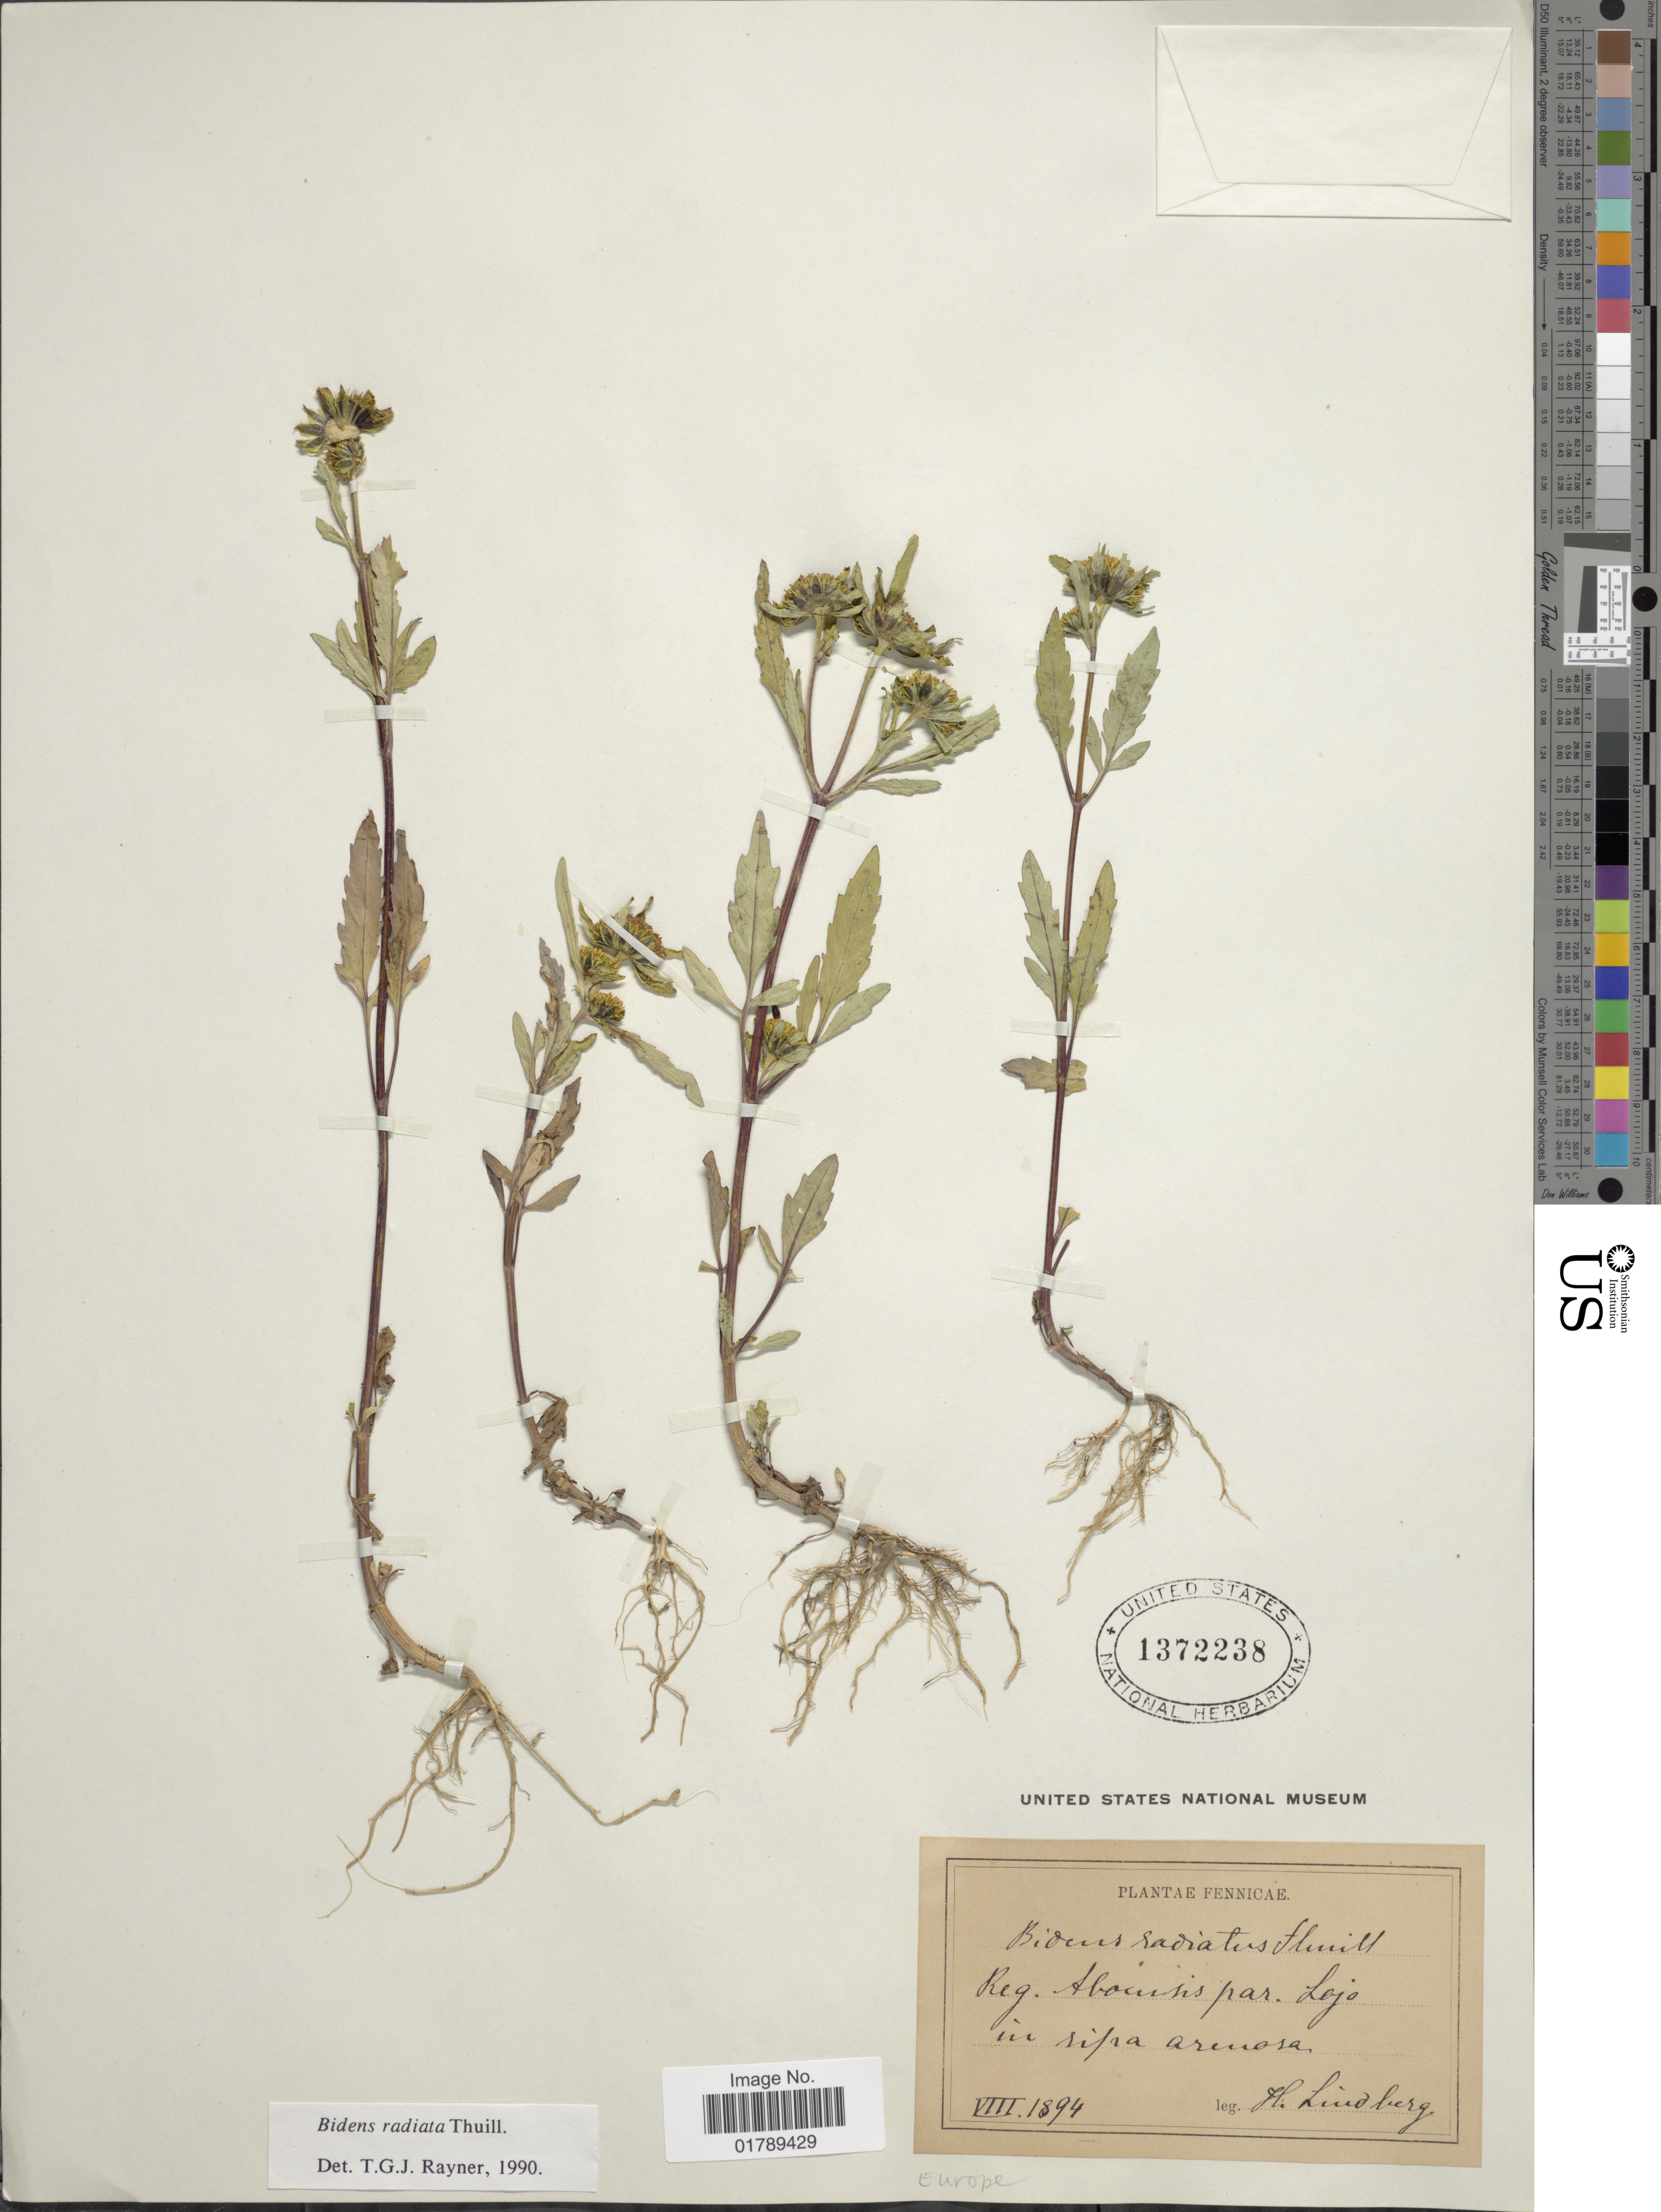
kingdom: Plantae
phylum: Tracheophyta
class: Magnoliopsida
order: Asterales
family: Asteraceae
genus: Bidens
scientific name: Bidens radiata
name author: Thuill.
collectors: H. Lindberg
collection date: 1894-08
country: Finland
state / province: Uusimaa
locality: Lojo [Lohja]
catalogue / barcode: US 1372238